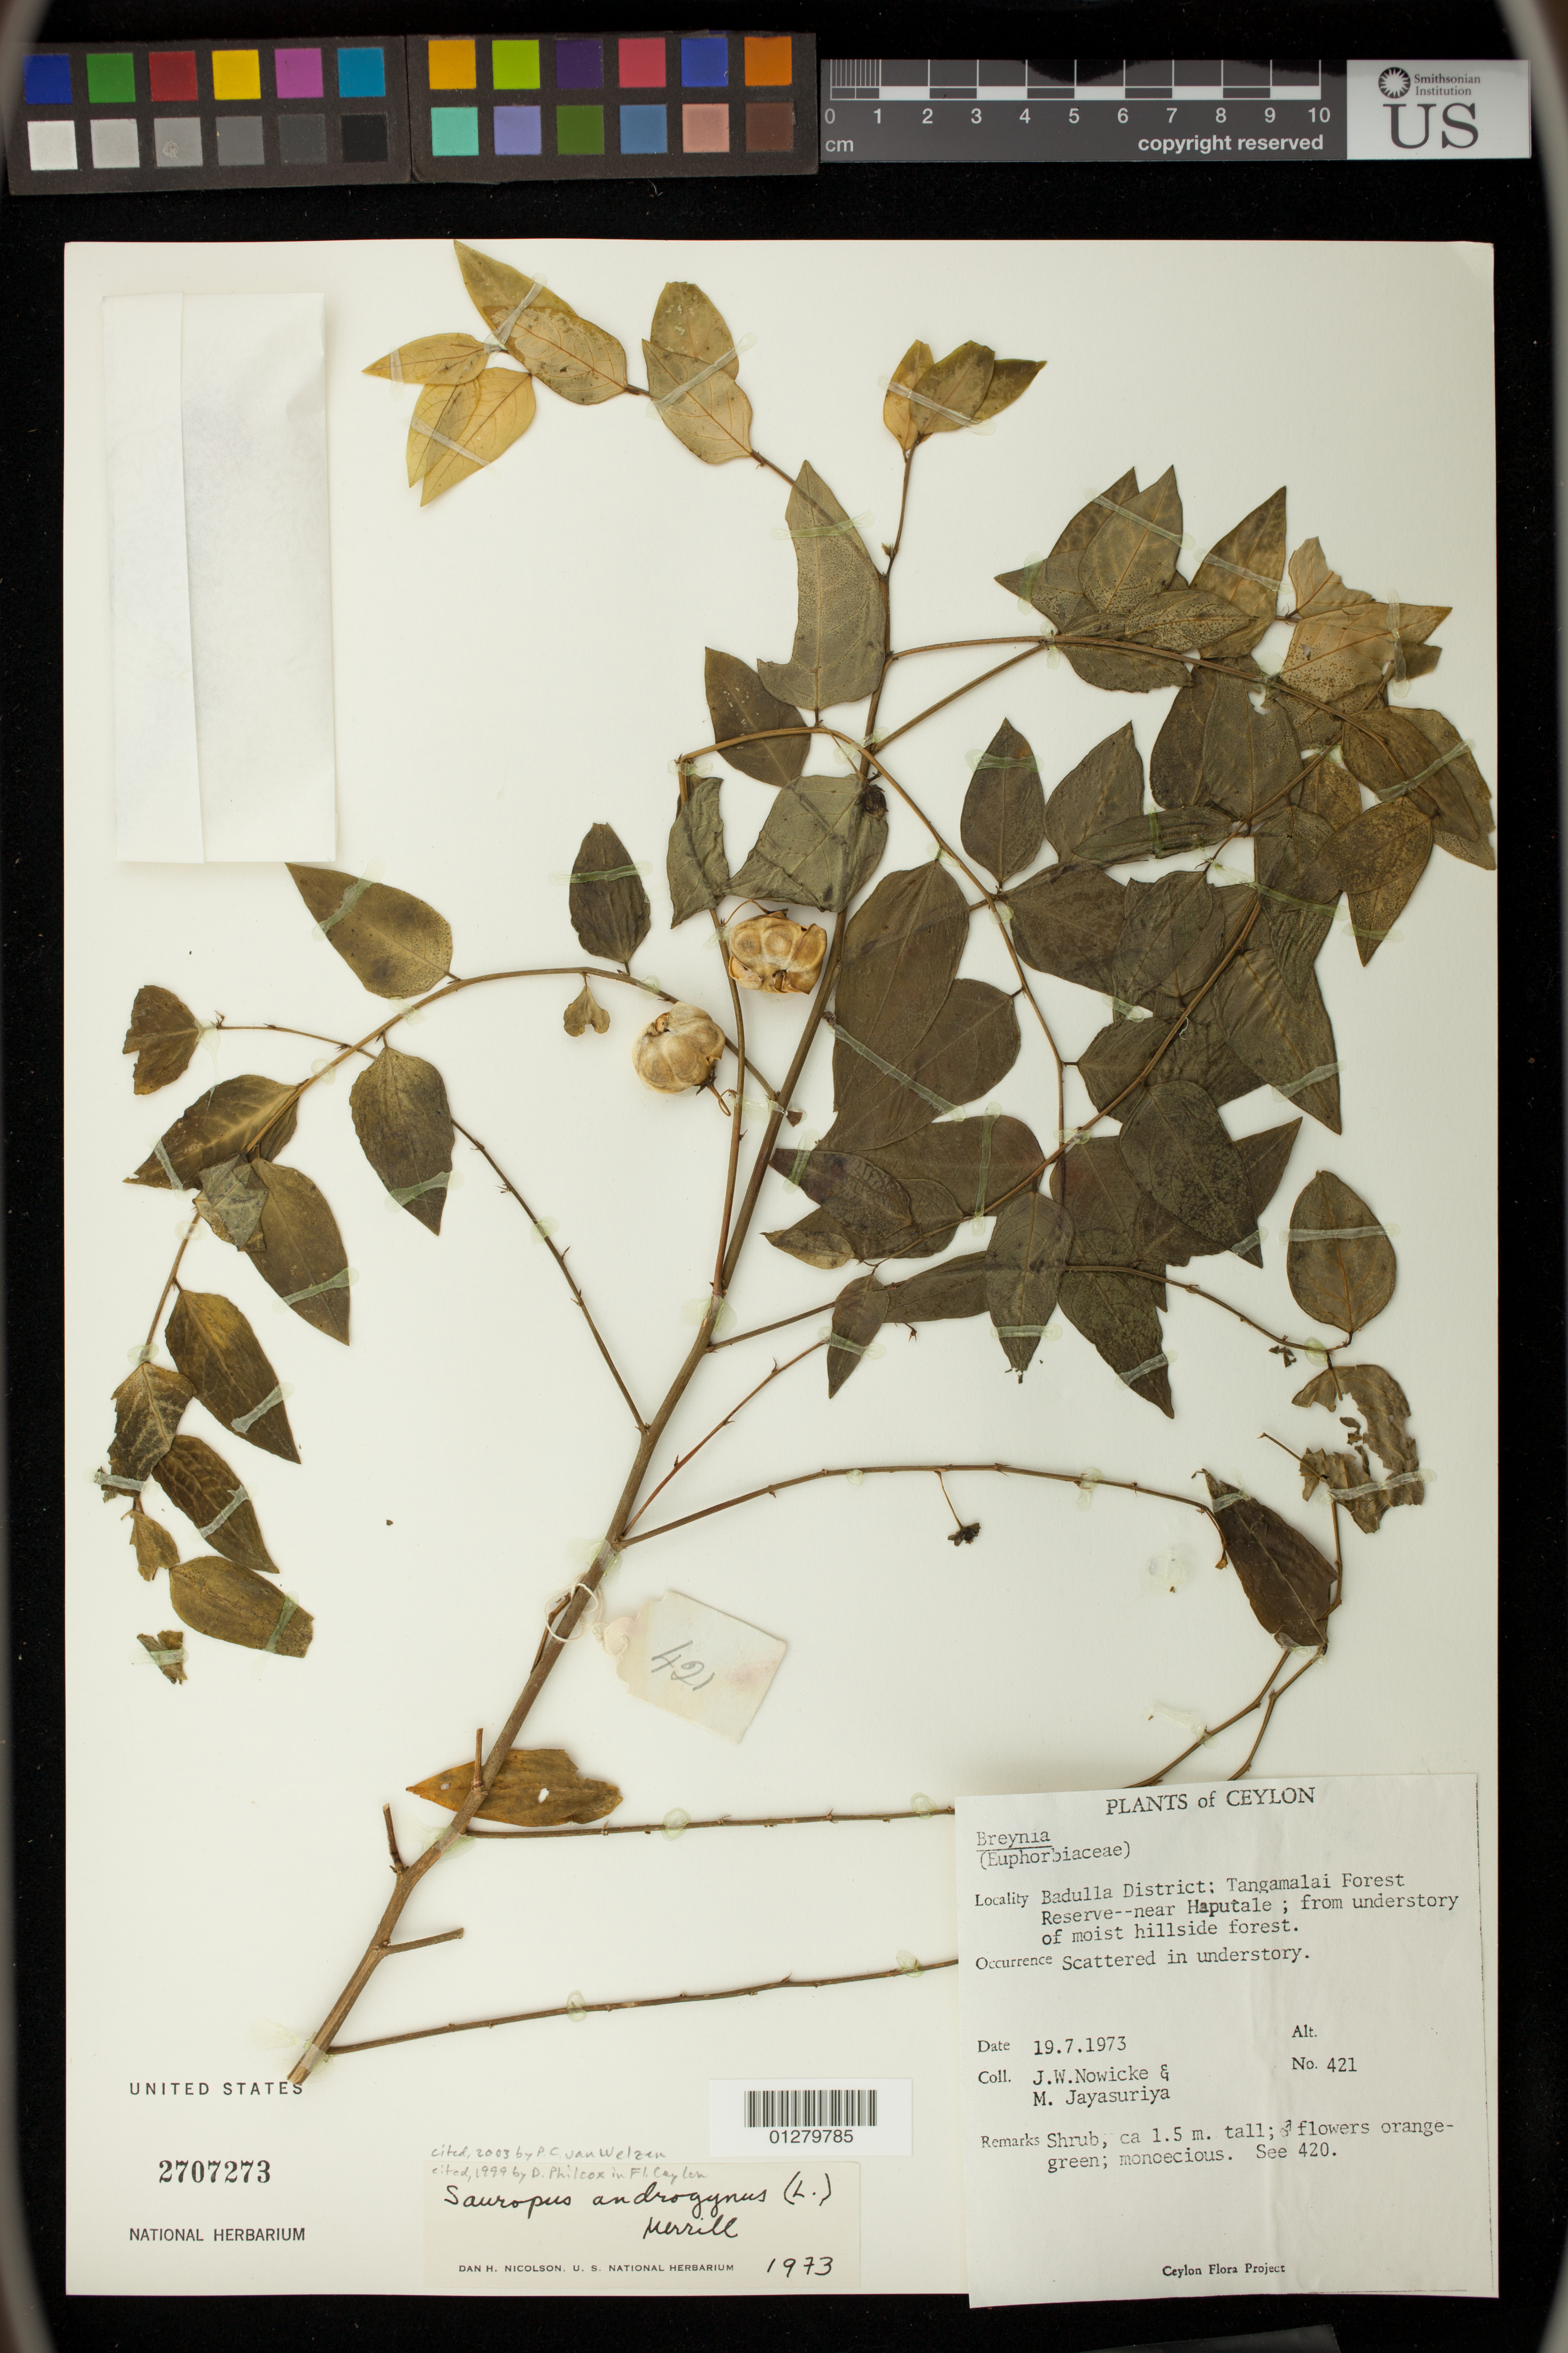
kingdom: Plantae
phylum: Tracheophyta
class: Magnoliopsida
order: Malpighiales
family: Phyllanthaceae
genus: Sauropus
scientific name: Sauropus androgynus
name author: (L.) Merr.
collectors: J. W. Nowicke & M. Jayasuriya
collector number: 421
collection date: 1973-07-19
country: Sri Lanka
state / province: Uva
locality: Badulla District: Tangamalai Forest Reserve - near Haputale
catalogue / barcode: US 2707273